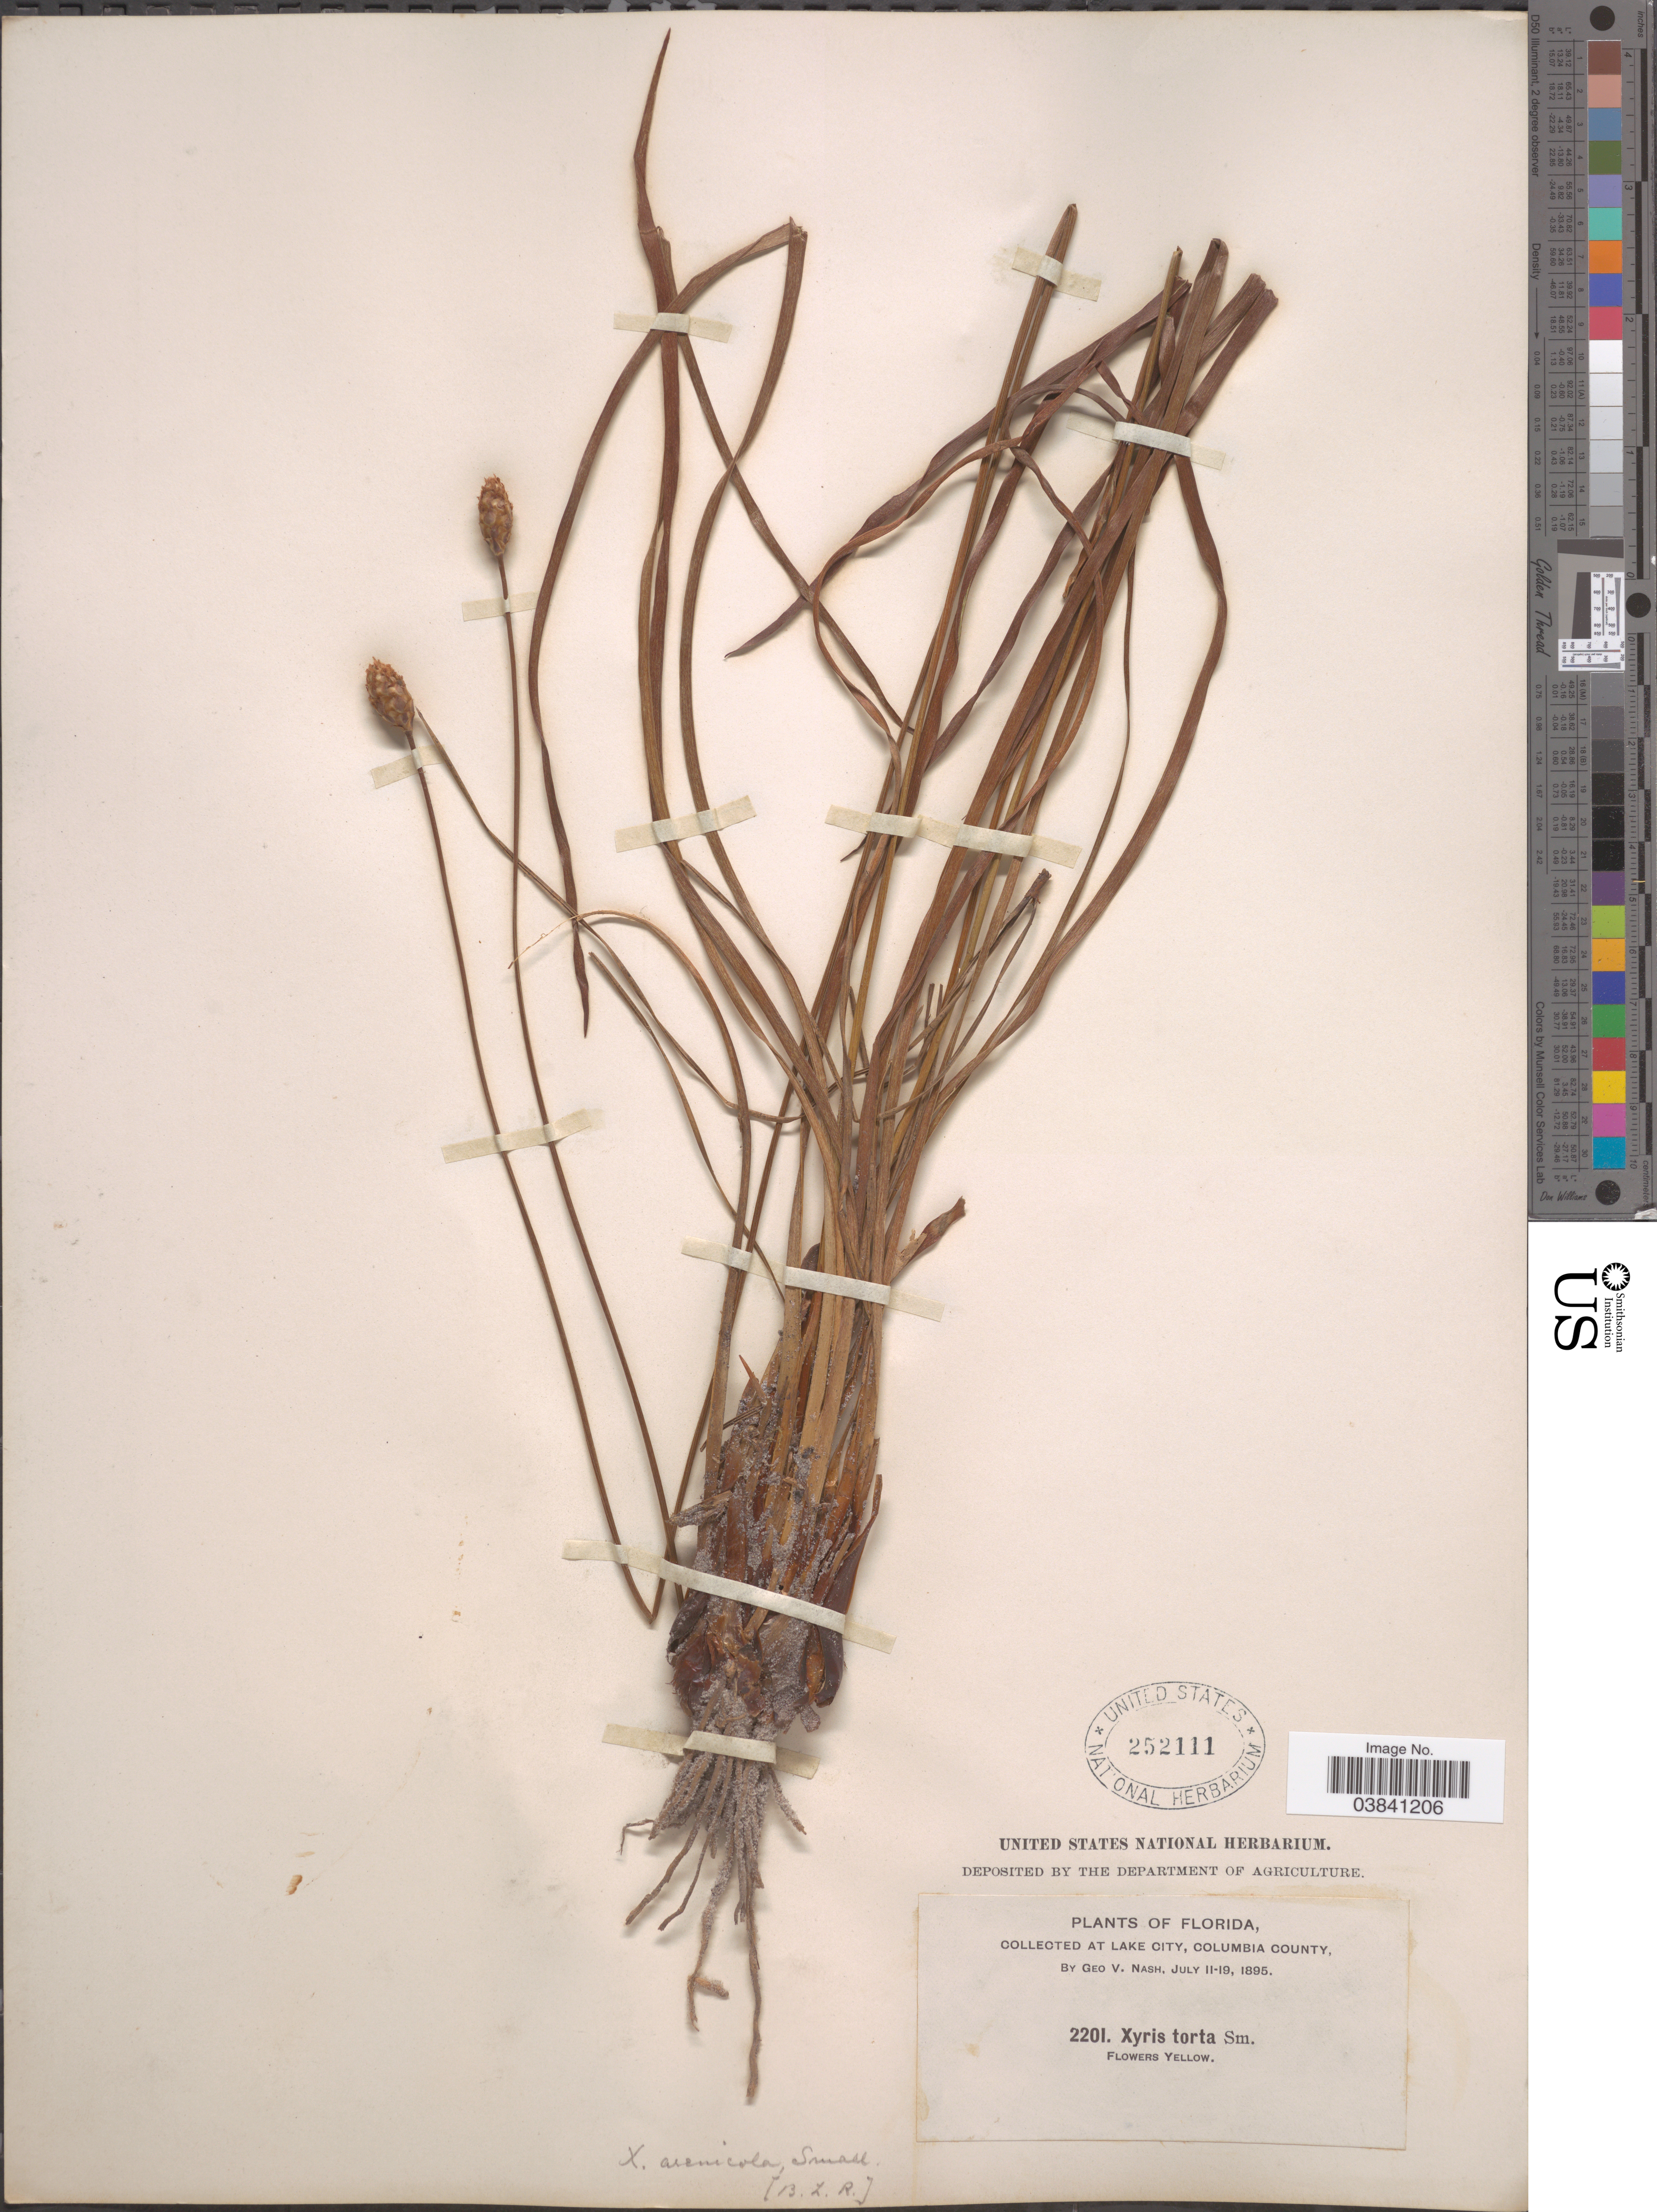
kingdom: Plantae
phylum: Tracheophyta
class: Liliopsida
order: Poales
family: Xyridaceae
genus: Xyris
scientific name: Xyris caroliniana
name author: Walter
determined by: Strong, Mark T., (BOT), Smithsonian Institution - National Museum of Natural History (UNITED STATES)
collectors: G. V. Nash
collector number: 2201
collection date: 1895-07-11/1895-07-19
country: United States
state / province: Florida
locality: At Lake City, Columbia County.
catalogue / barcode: US 252111